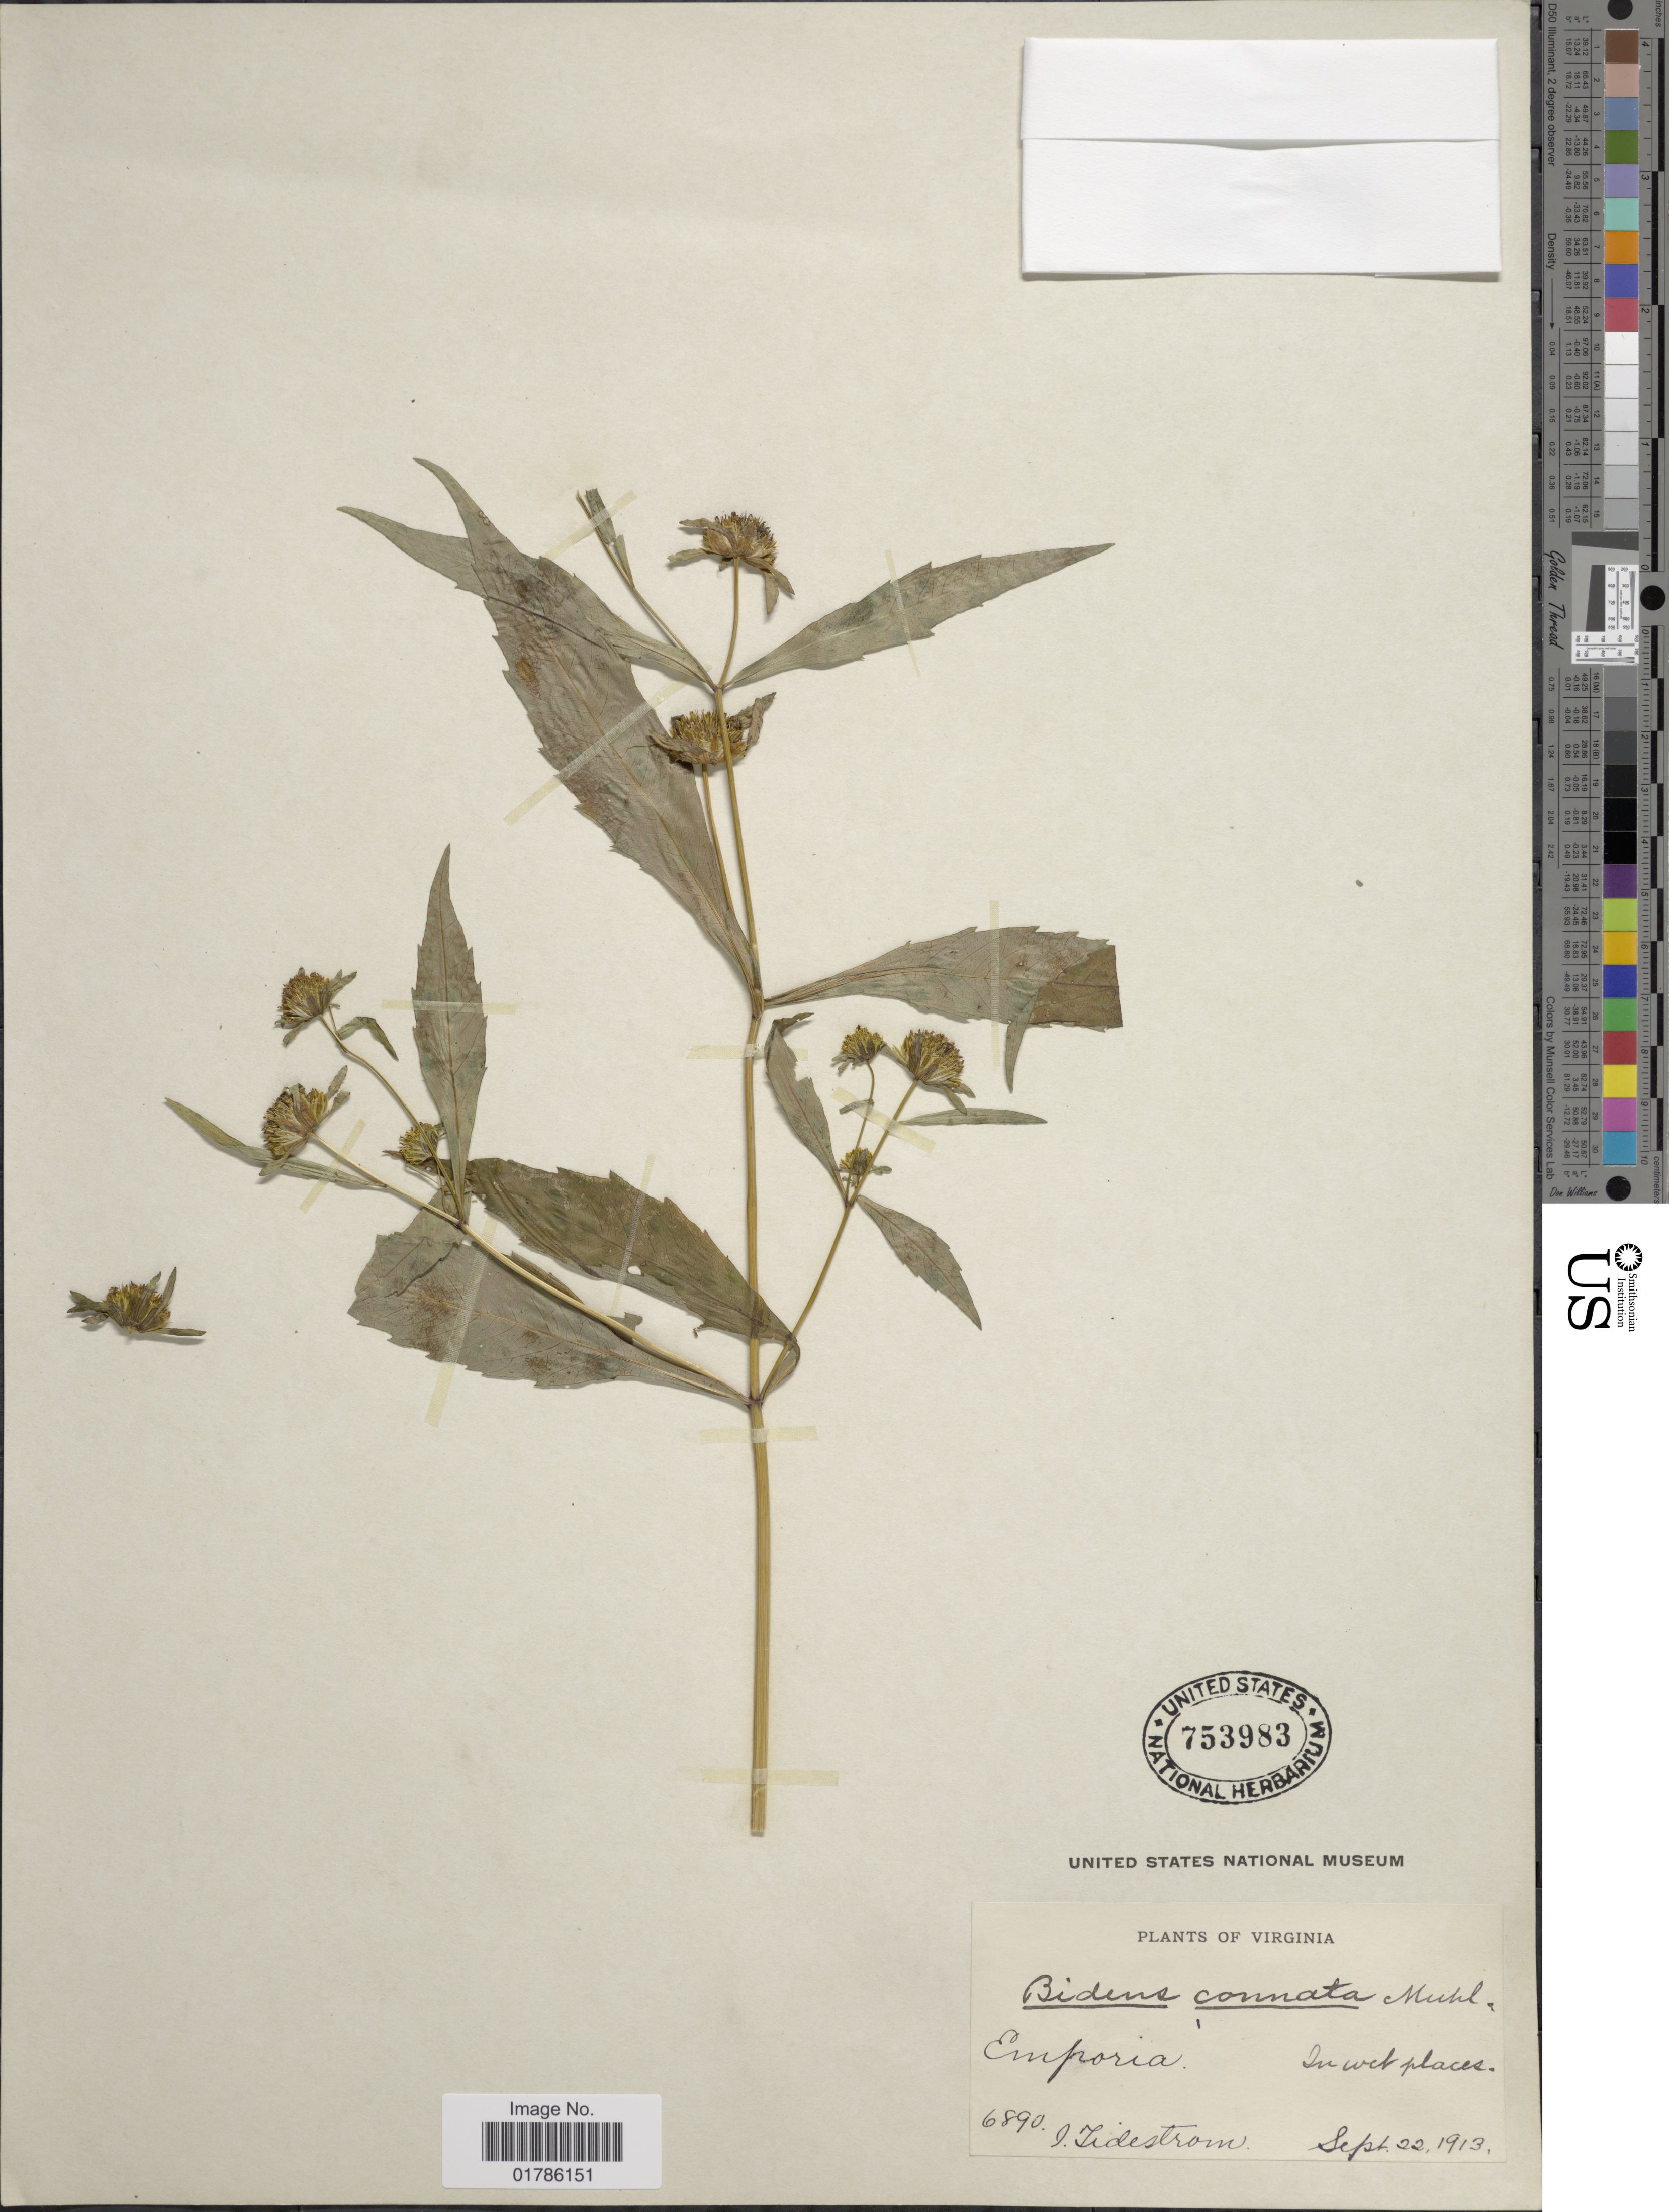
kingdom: Plantae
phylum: Tracheophyta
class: Magnoliopsida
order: Asterales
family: Asteraceae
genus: Bidens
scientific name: Bidens connata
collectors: I. F. Tidestrom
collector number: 6890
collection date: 1913-09-22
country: United States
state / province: Virginia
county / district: City of Emporia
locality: Emporia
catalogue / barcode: US 753983